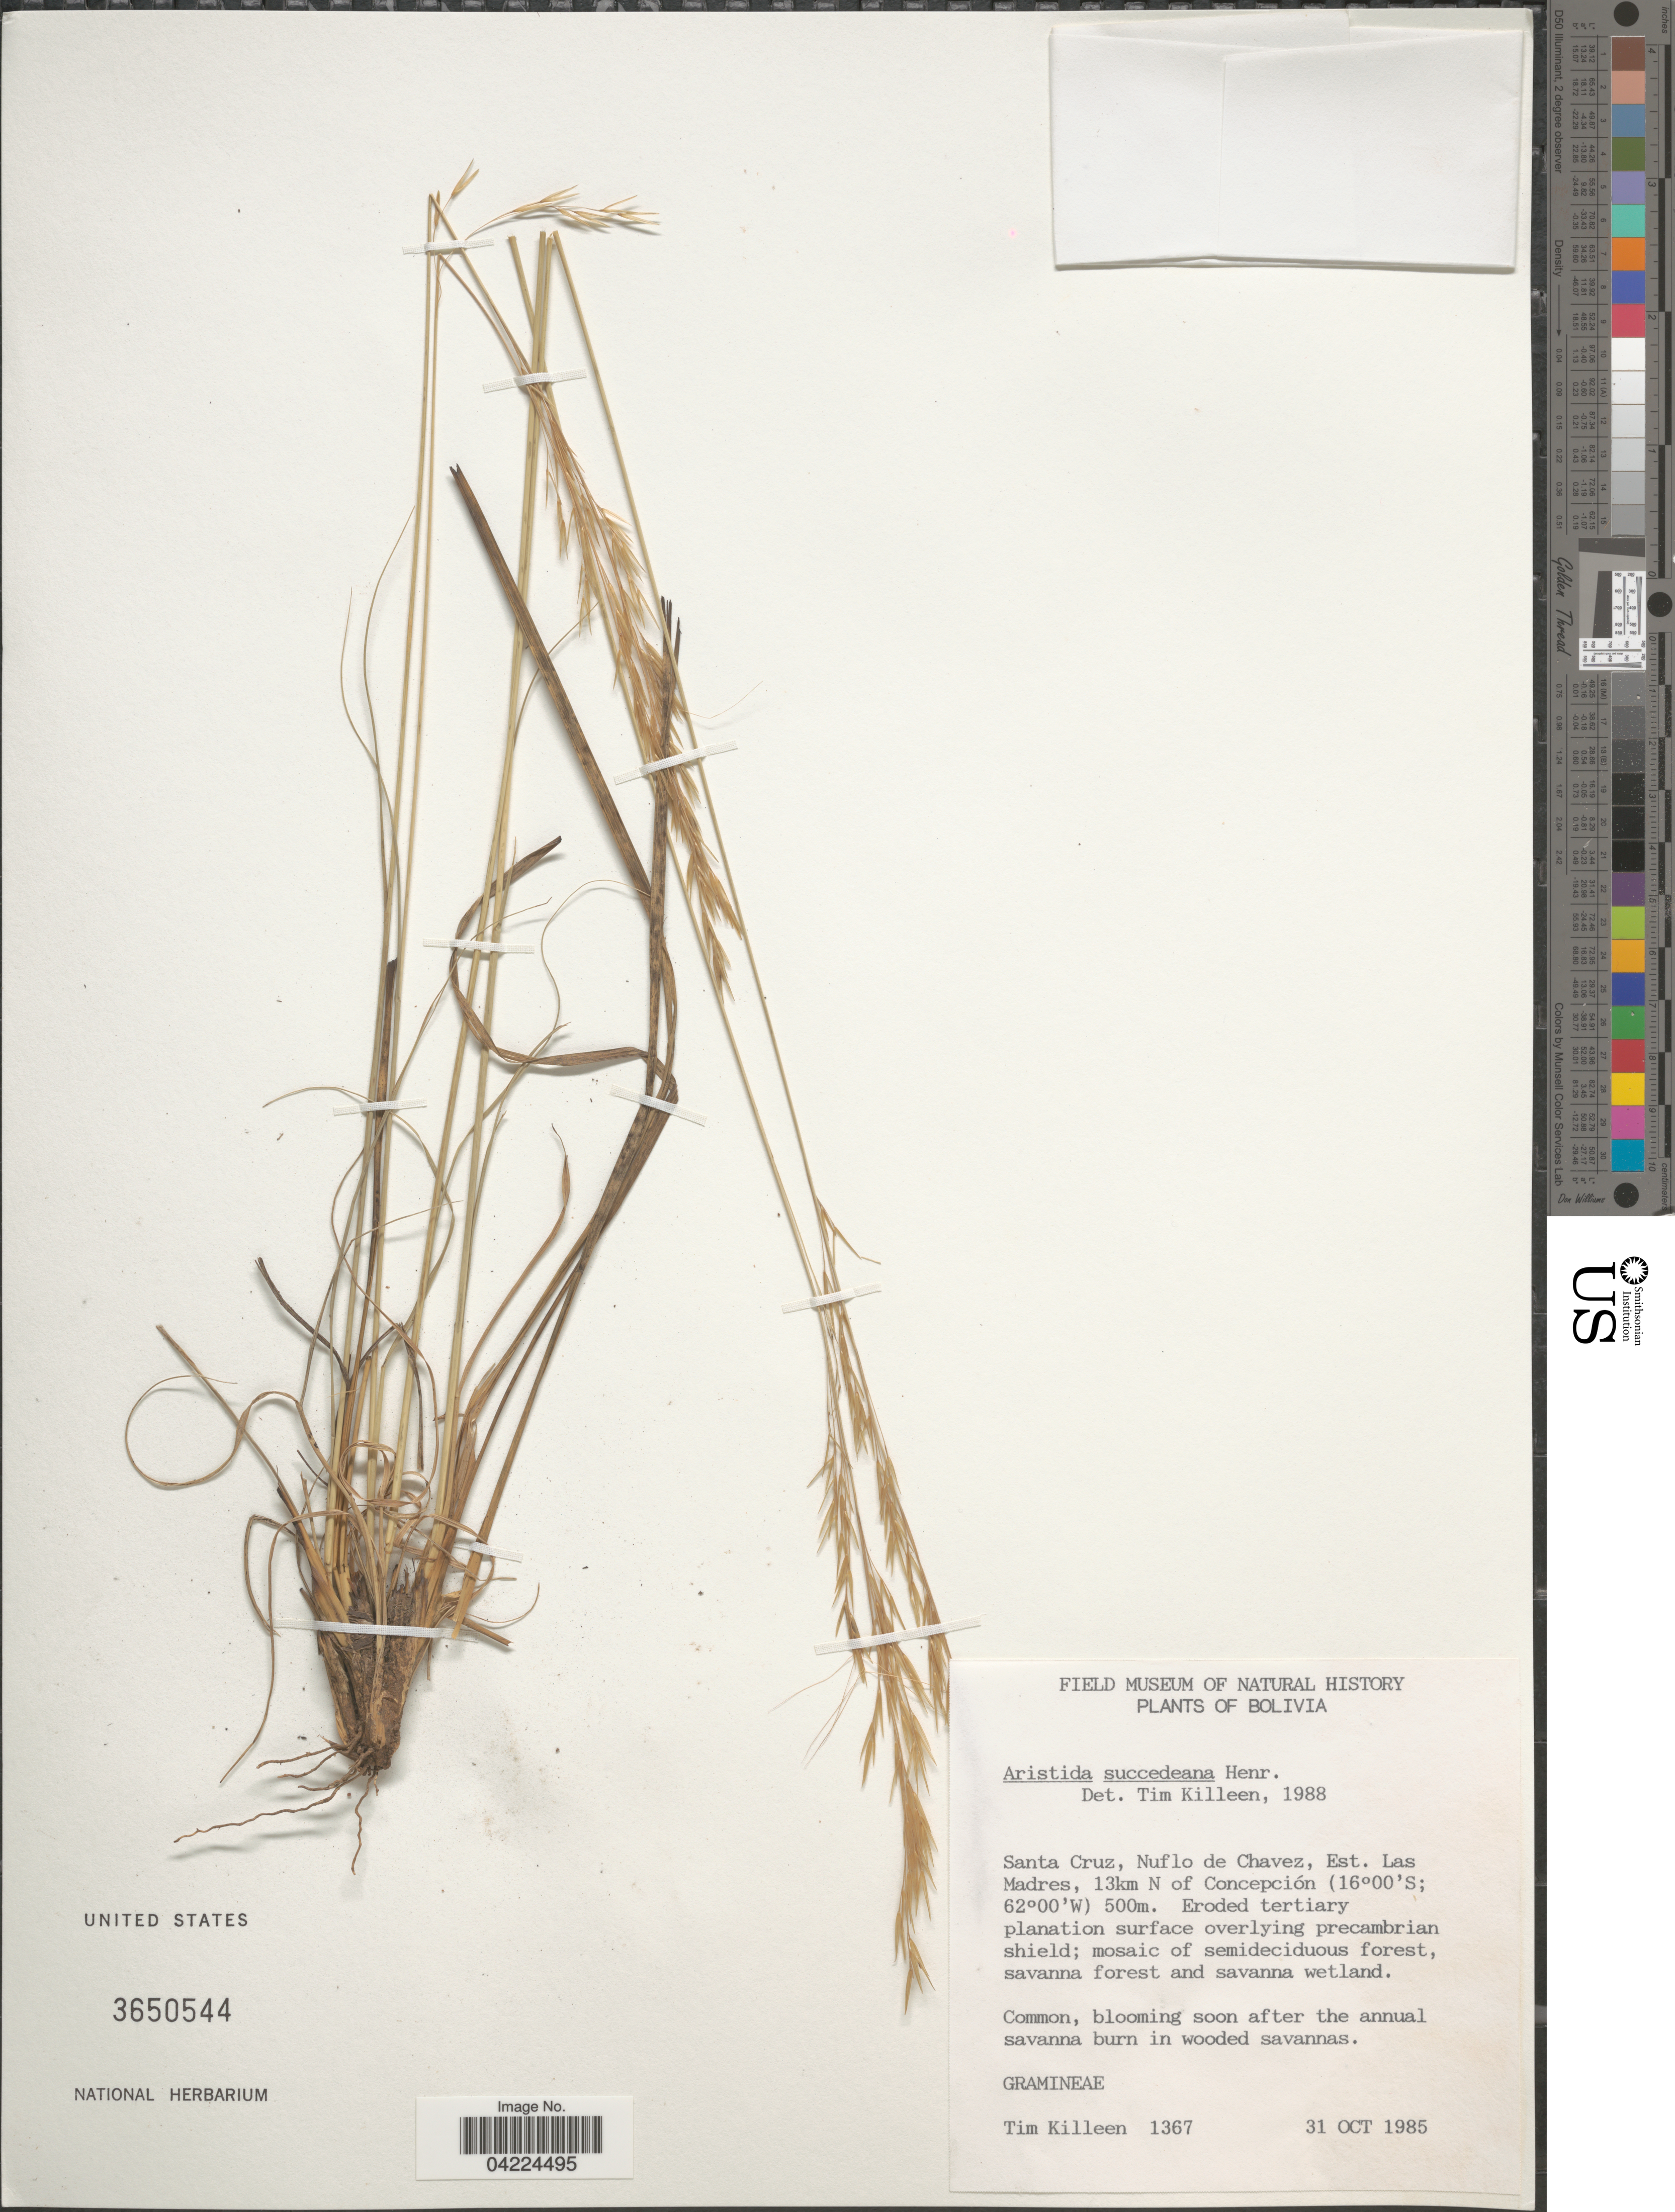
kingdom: Plantae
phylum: Tracheophyta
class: Liliopsida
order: Poales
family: Poaceae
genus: Aristida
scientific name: Aristida circinalis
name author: Lindm.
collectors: T. J. Killeen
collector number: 1367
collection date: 1985-10-31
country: Bolivia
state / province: Santa Cruz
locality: Nuflo de Chavez, Est. Las Madres, 13km N of Concepción.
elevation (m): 500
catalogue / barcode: US 3650544